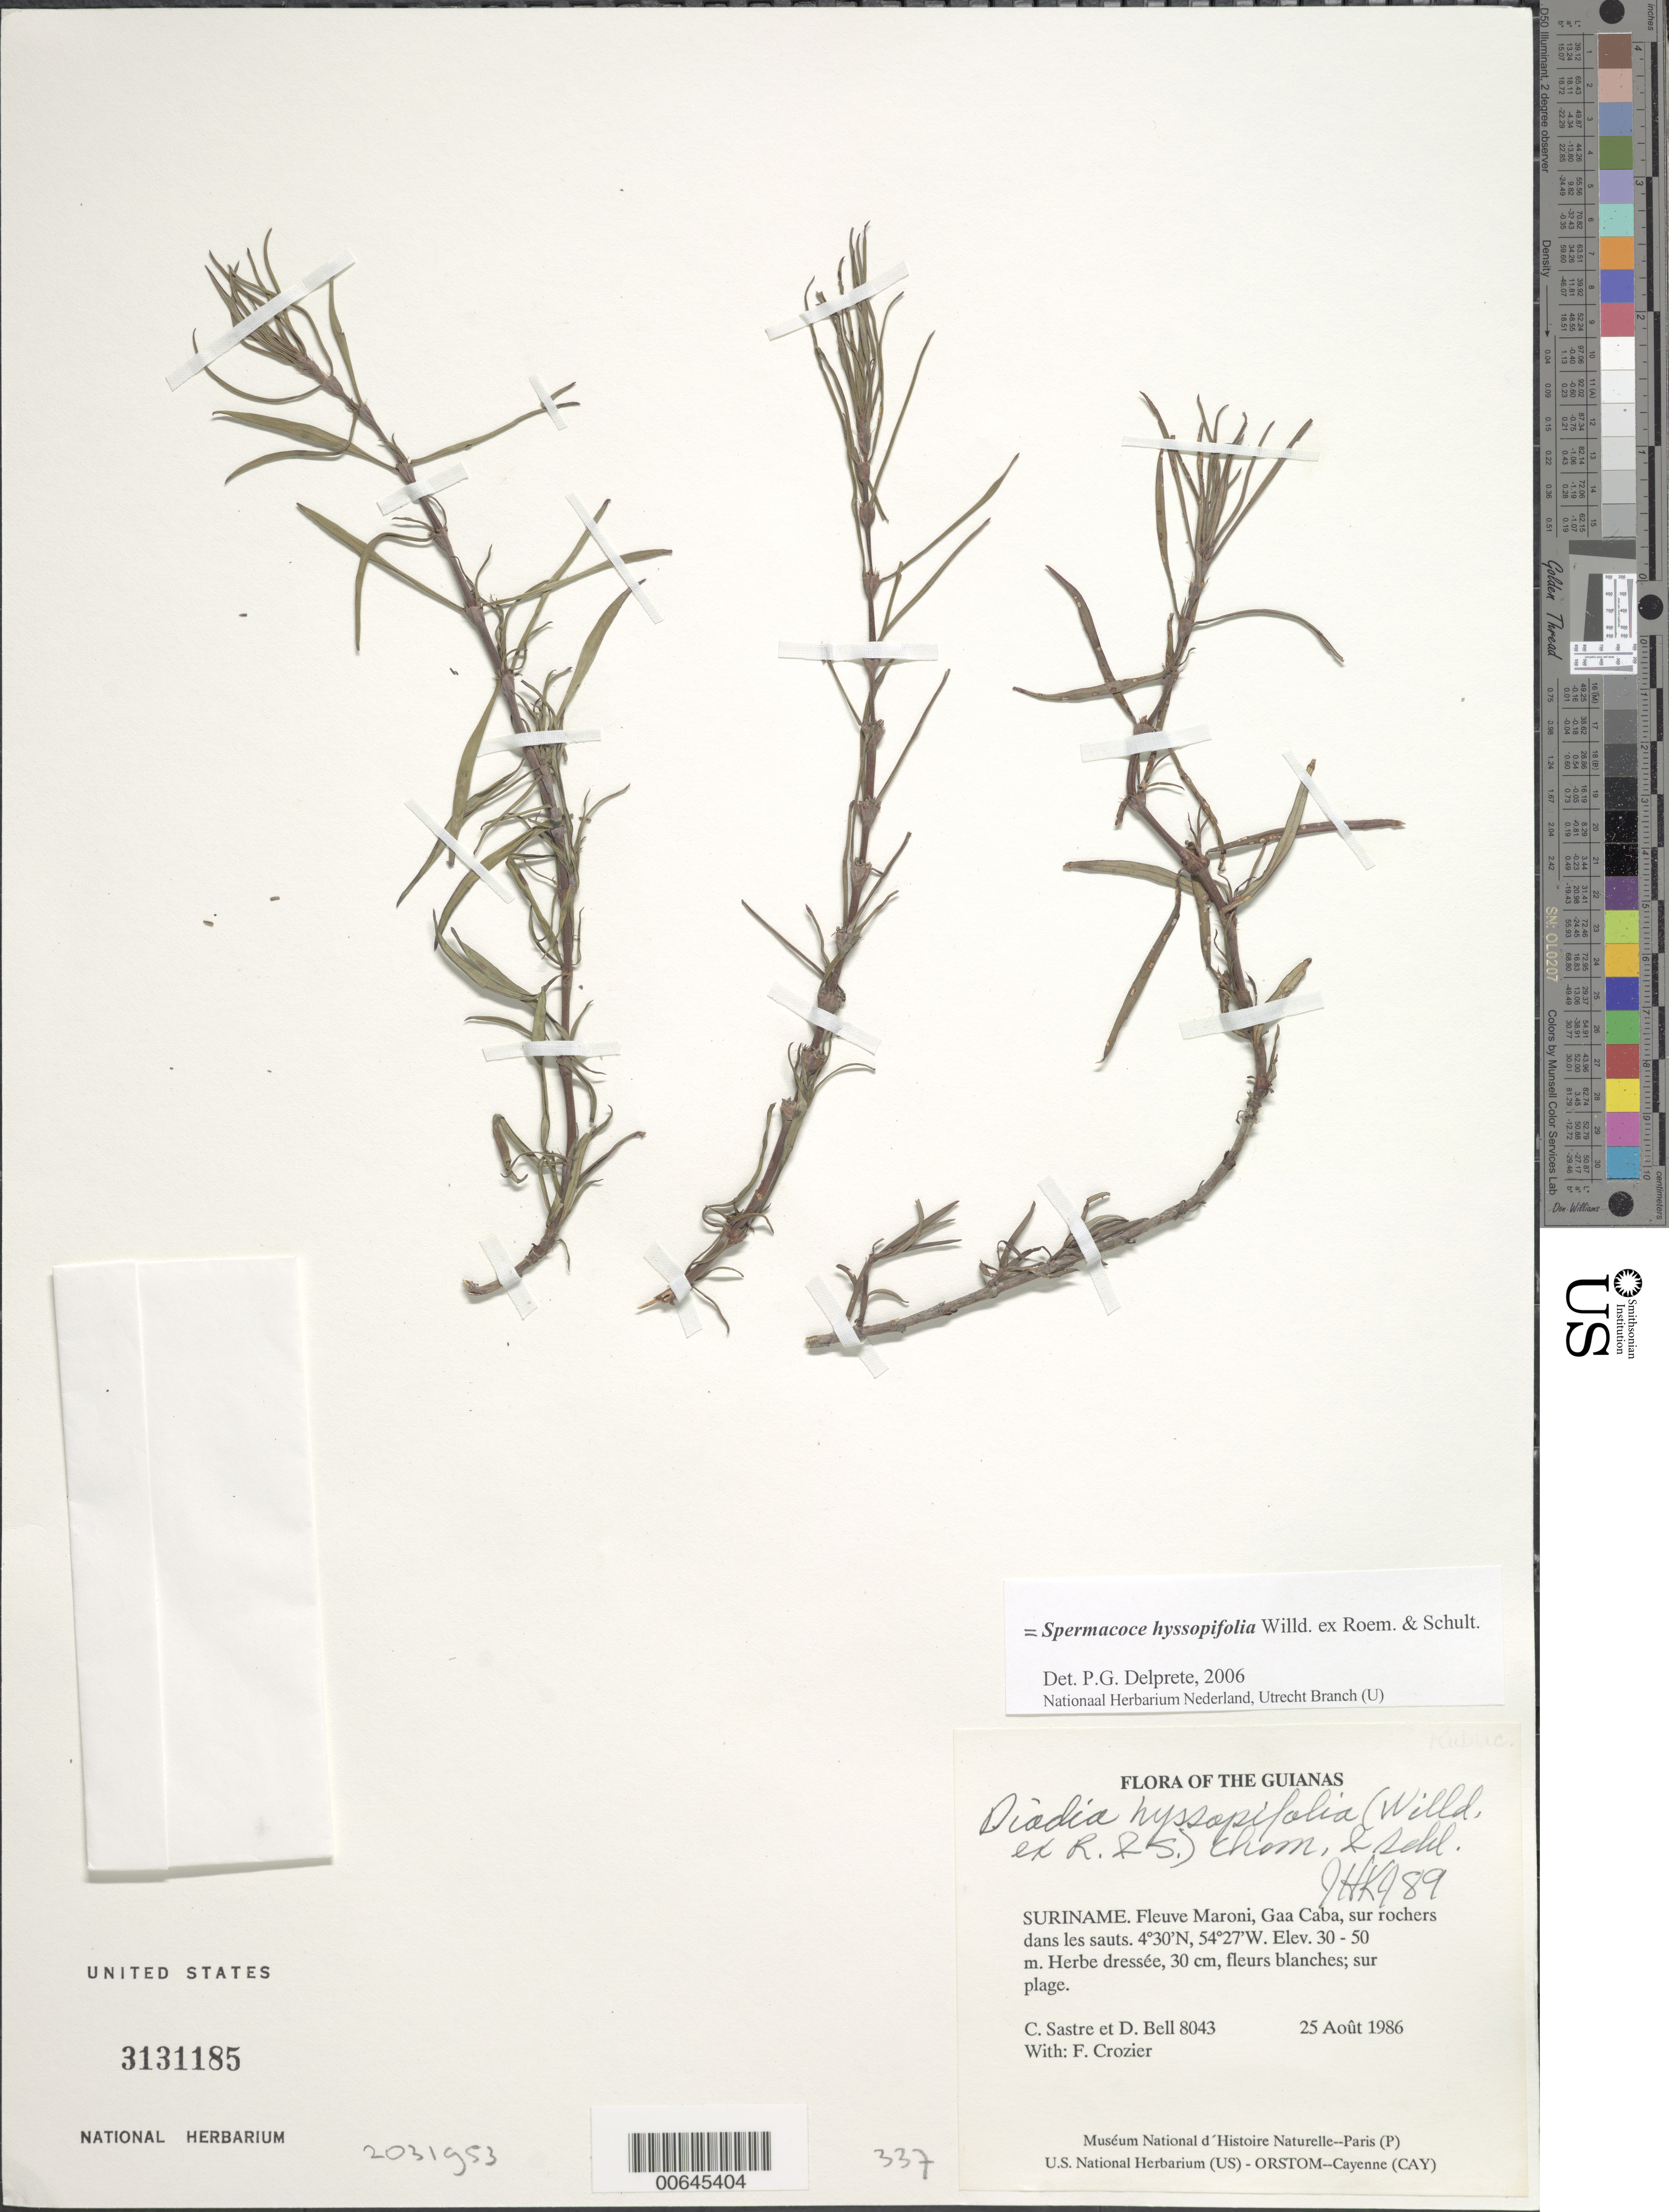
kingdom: Plantae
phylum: Tracheophyta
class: Magnoliopsida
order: Gentianales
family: Rubiaceae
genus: Spermacoce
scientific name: Spermacoce hyssopifolia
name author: Willd. ex Roem. & Schult.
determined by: Delprete, P. G., Herb. de Guyane Cay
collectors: C. H. L. Sastre, D. A. Bell & F. Crozier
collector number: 8043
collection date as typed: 25 August 1986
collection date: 1986-08-25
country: Suriname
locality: Fleuve Maroni, Gaa Caba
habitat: sur rochers dans les sauts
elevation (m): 30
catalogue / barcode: US 3131185